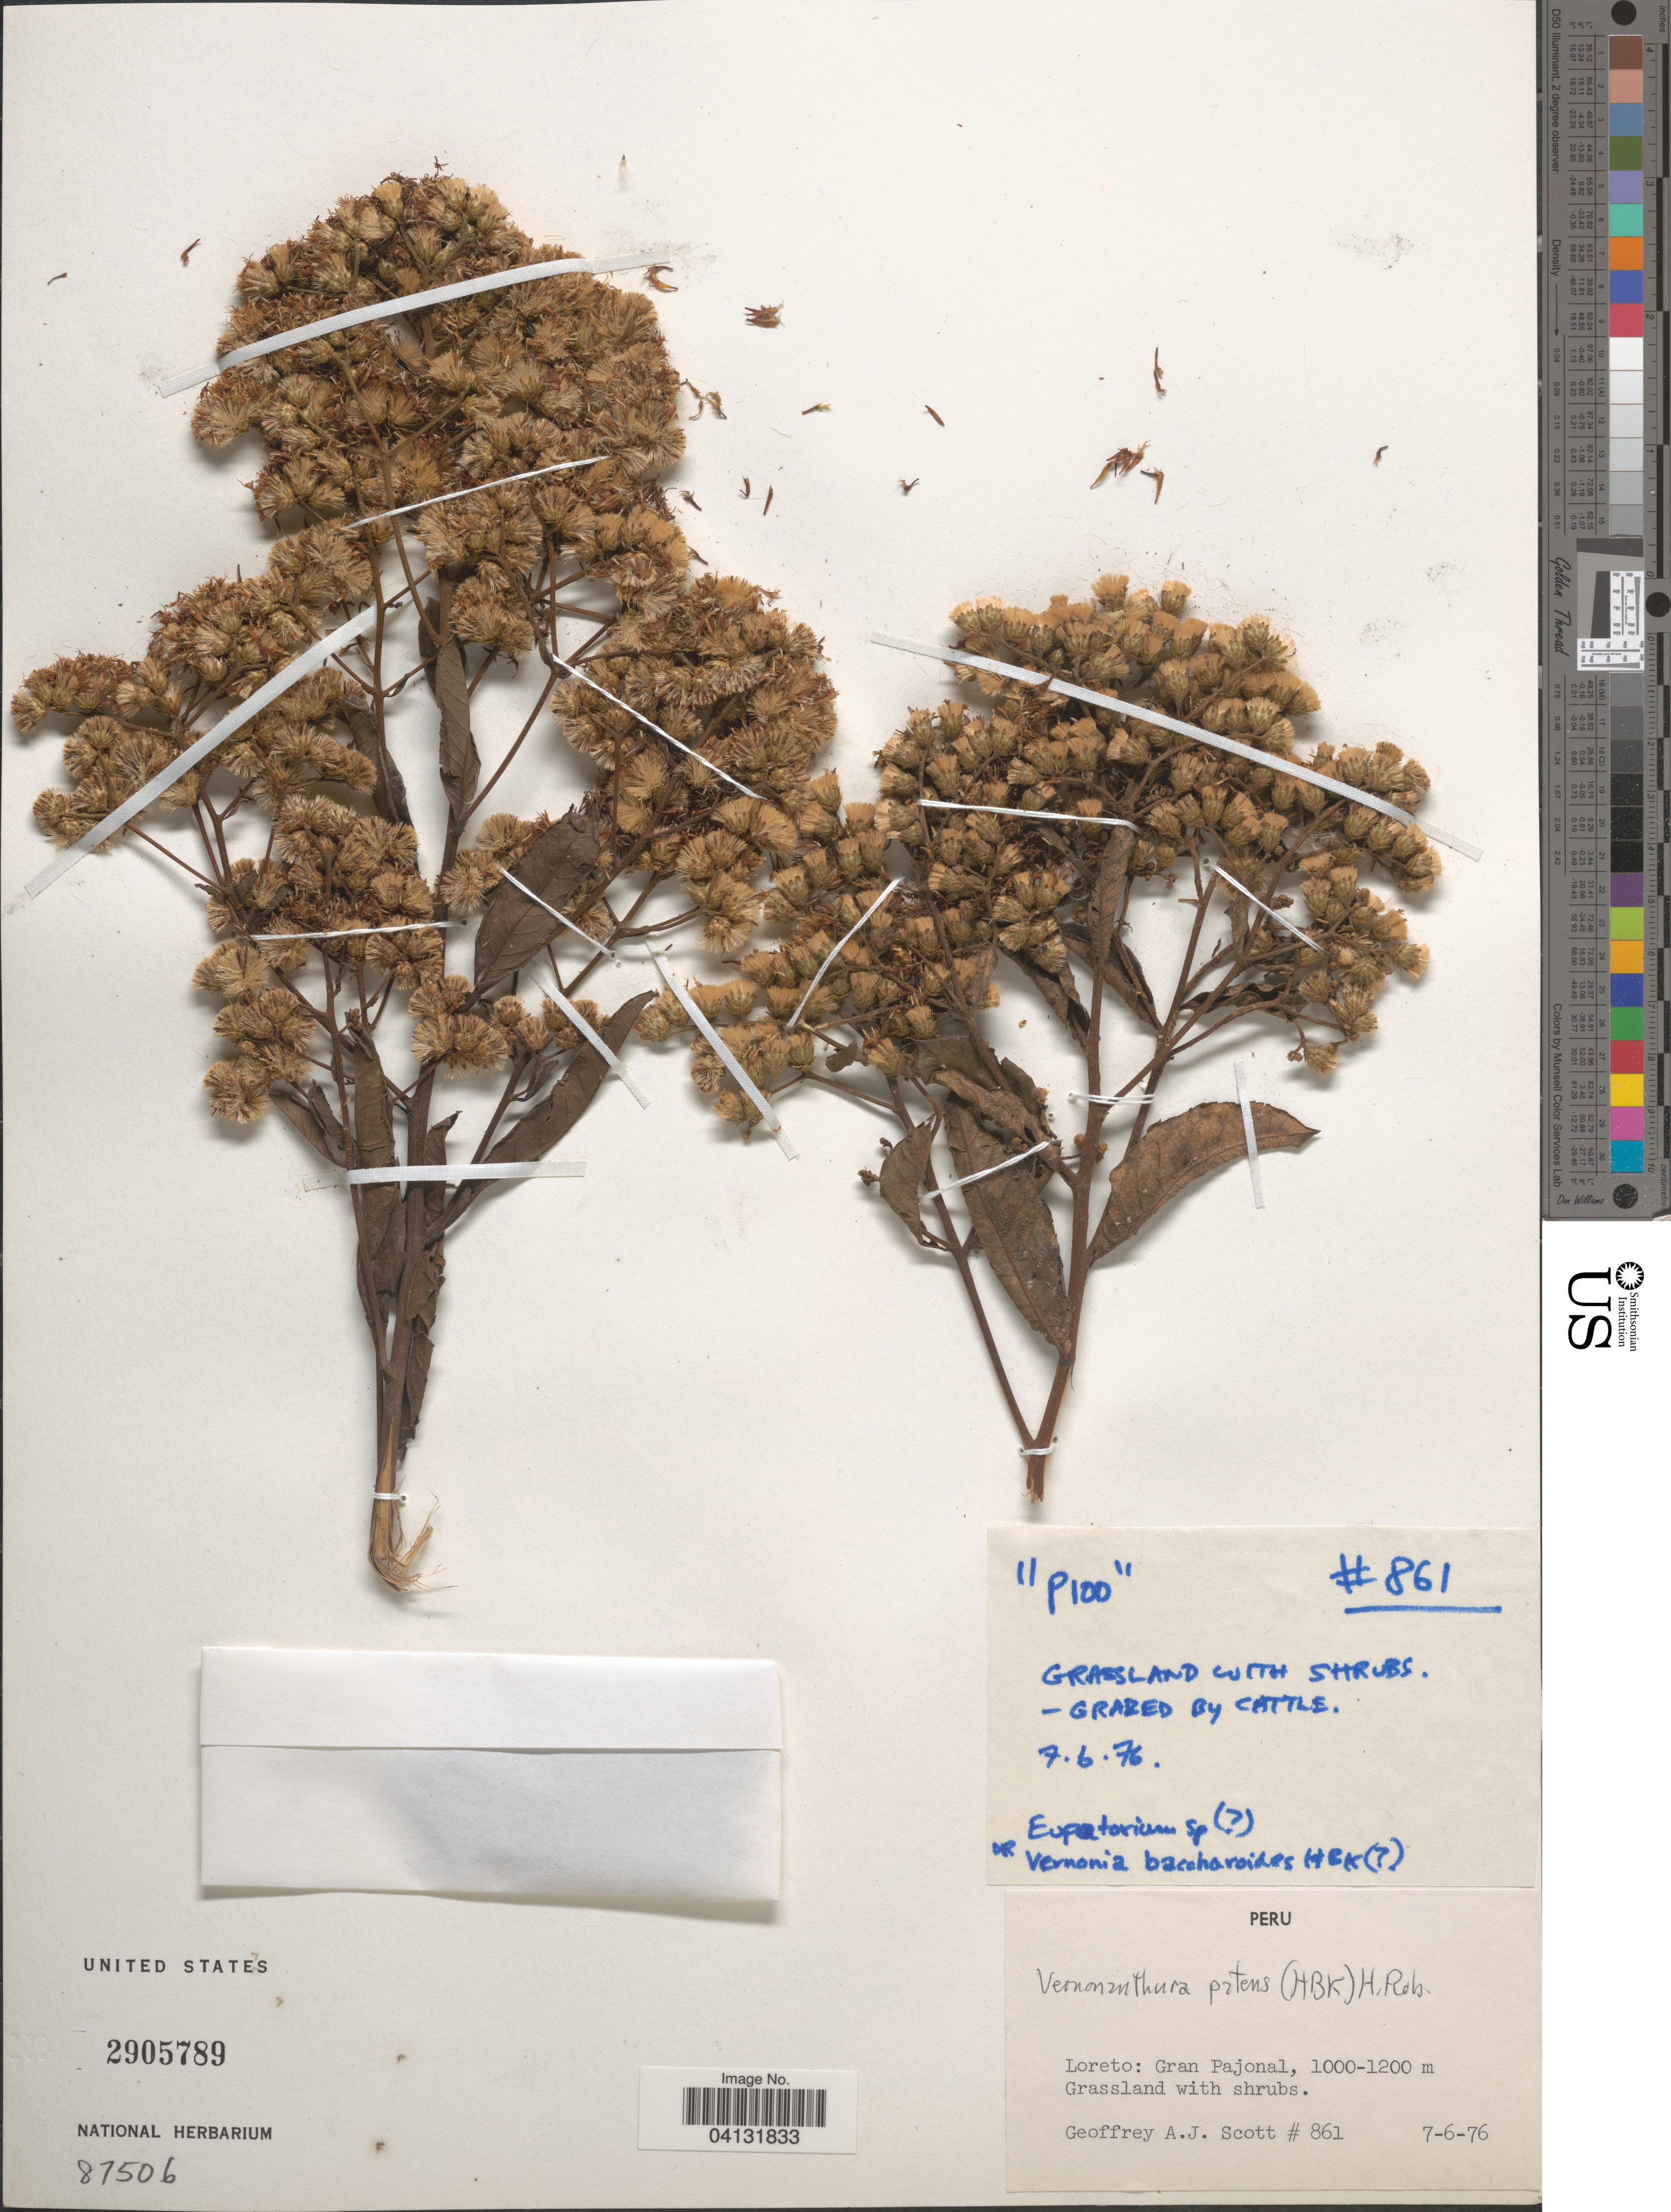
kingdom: Plantae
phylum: Tracheophyta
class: Magnoliopsida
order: Asterales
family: Asteraceae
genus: Vernonanthura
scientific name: Vernonanthura patens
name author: (Kunth) H. Rob.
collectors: G. Scott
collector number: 861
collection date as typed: Transcribed d/m/y: 7/6/76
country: Peru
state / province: Loreto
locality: Gran Pajonal.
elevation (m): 1000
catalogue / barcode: US 2905789